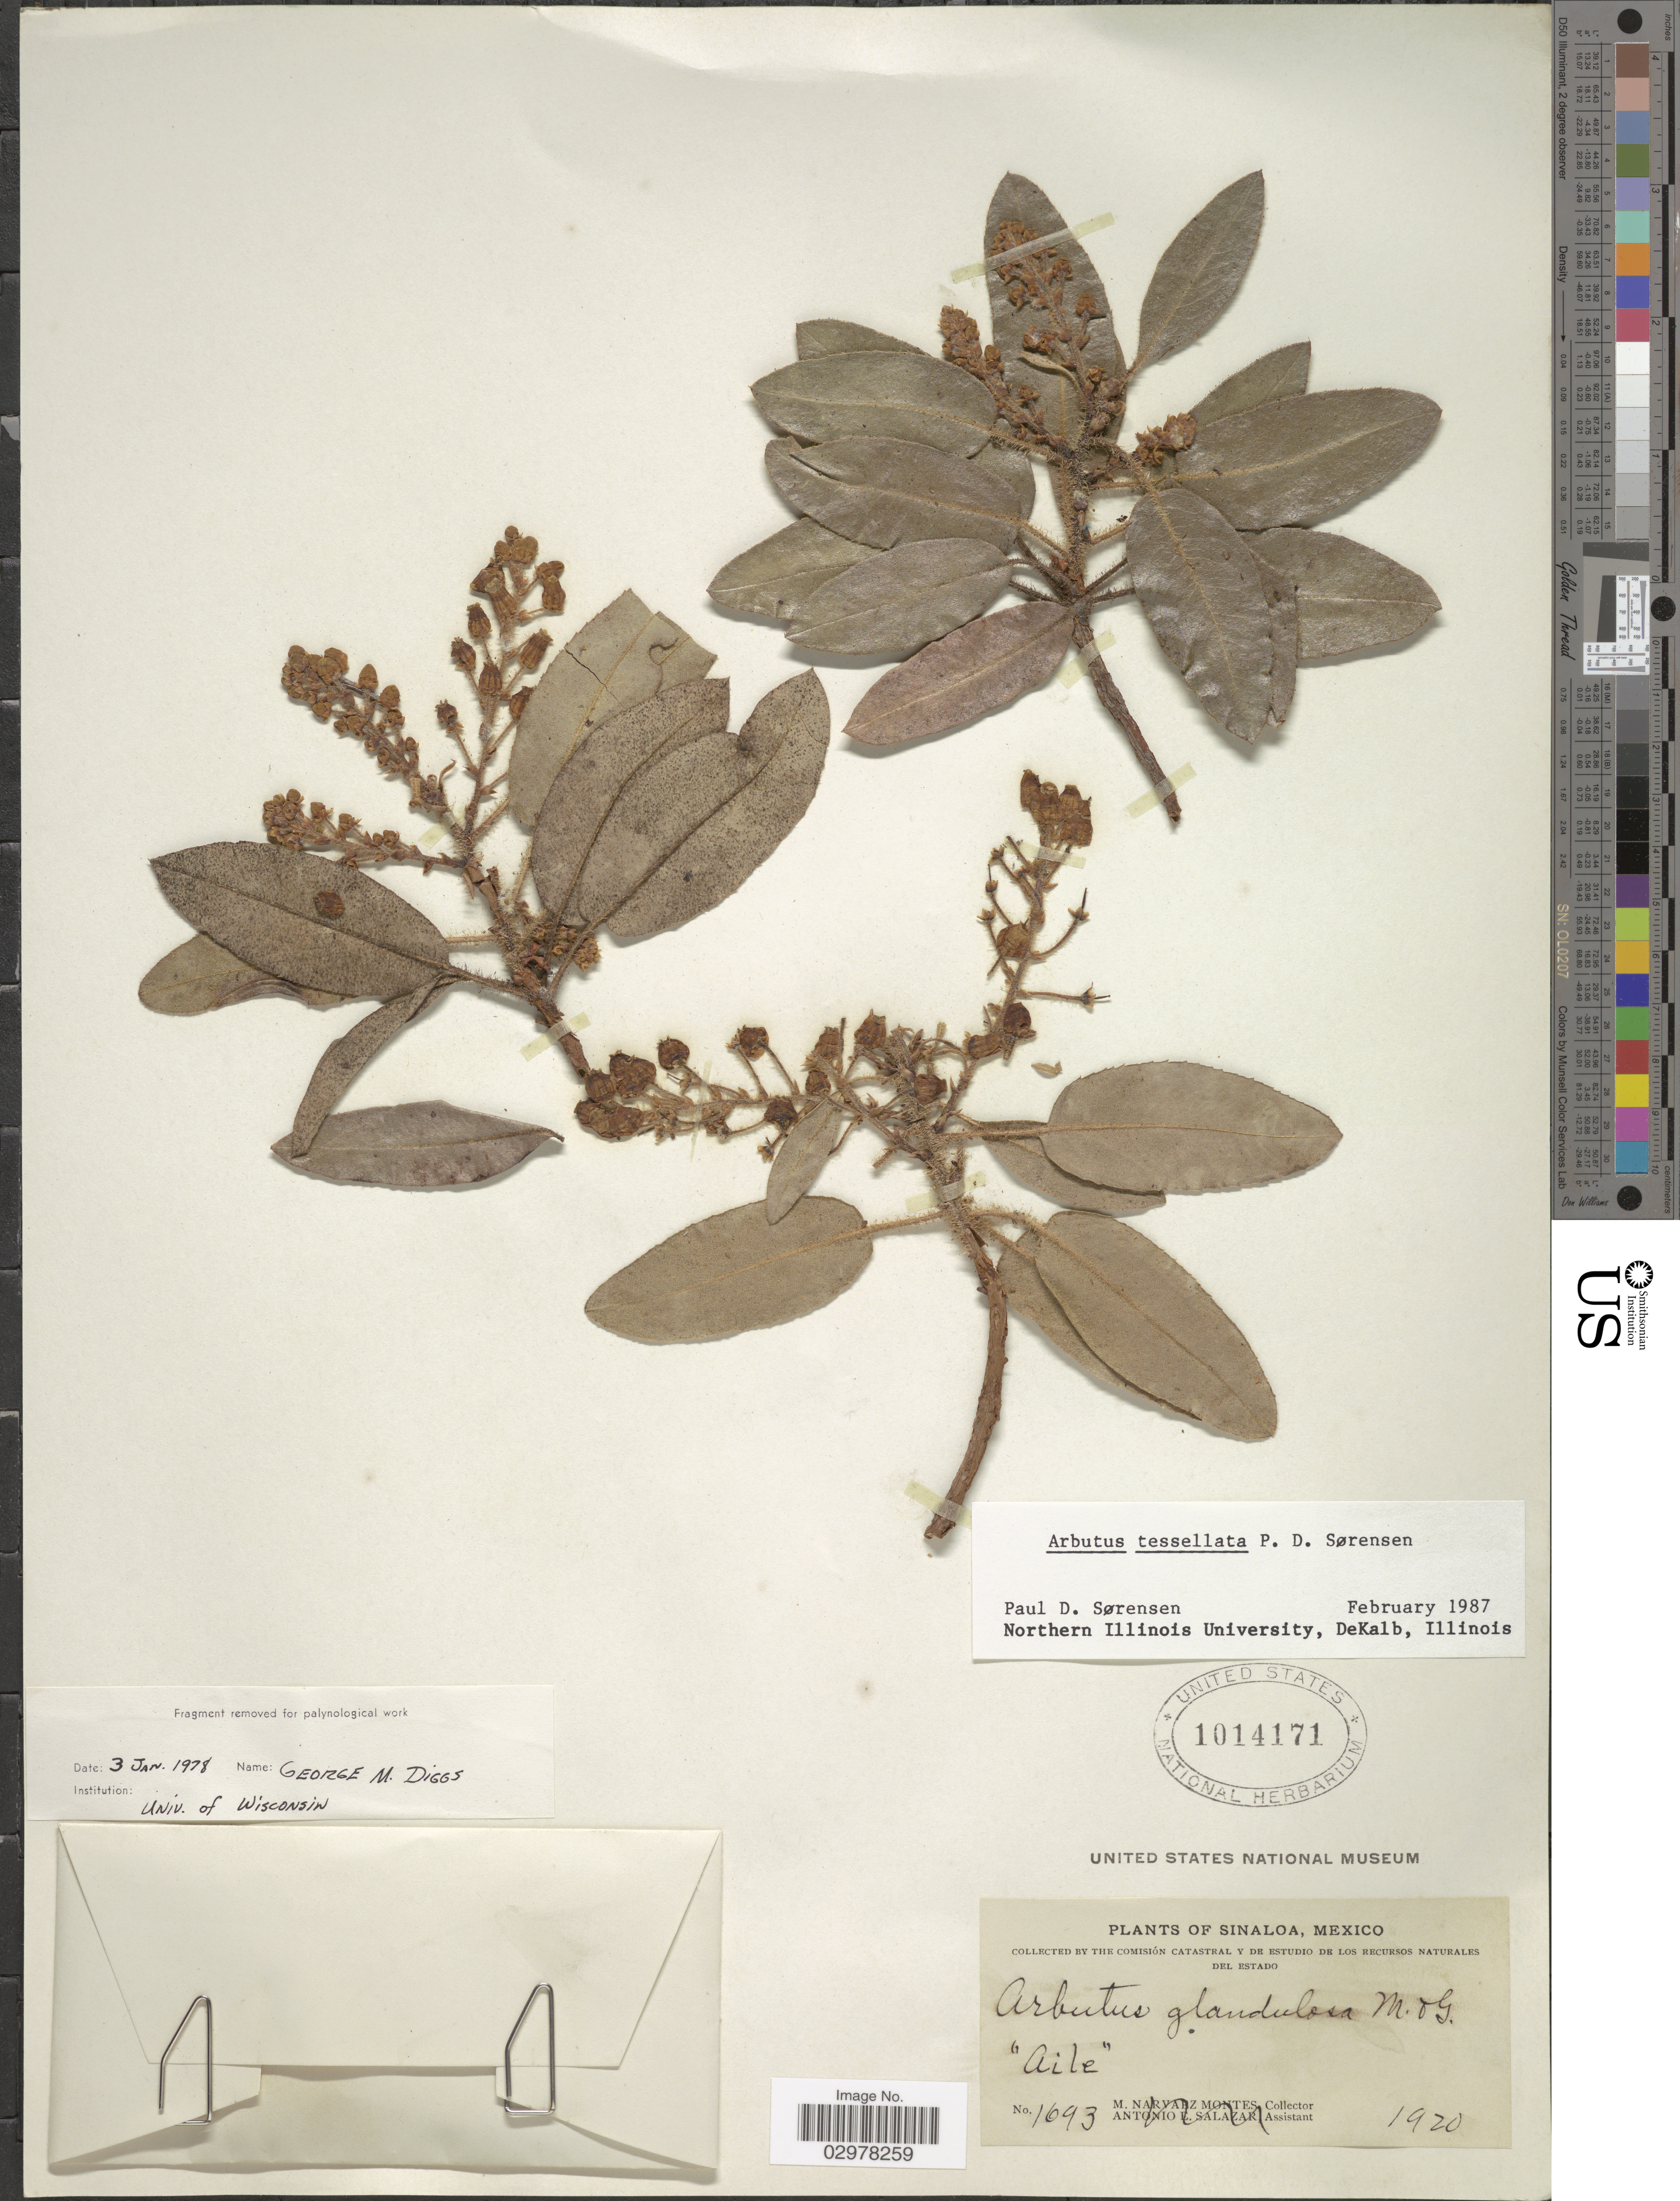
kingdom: Plantae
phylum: Tracheophyta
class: Magnoliopsida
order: Ericales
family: Ericaceae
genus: Arbutus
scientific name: Arbutus tessellata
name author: P.D. Sørensen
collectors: Comisión Catastral & De Estudio de Los Recursos Naturales del Estado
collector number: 1693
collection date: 1920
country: Mexico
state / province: Sinaloa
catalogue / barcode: US 1014171